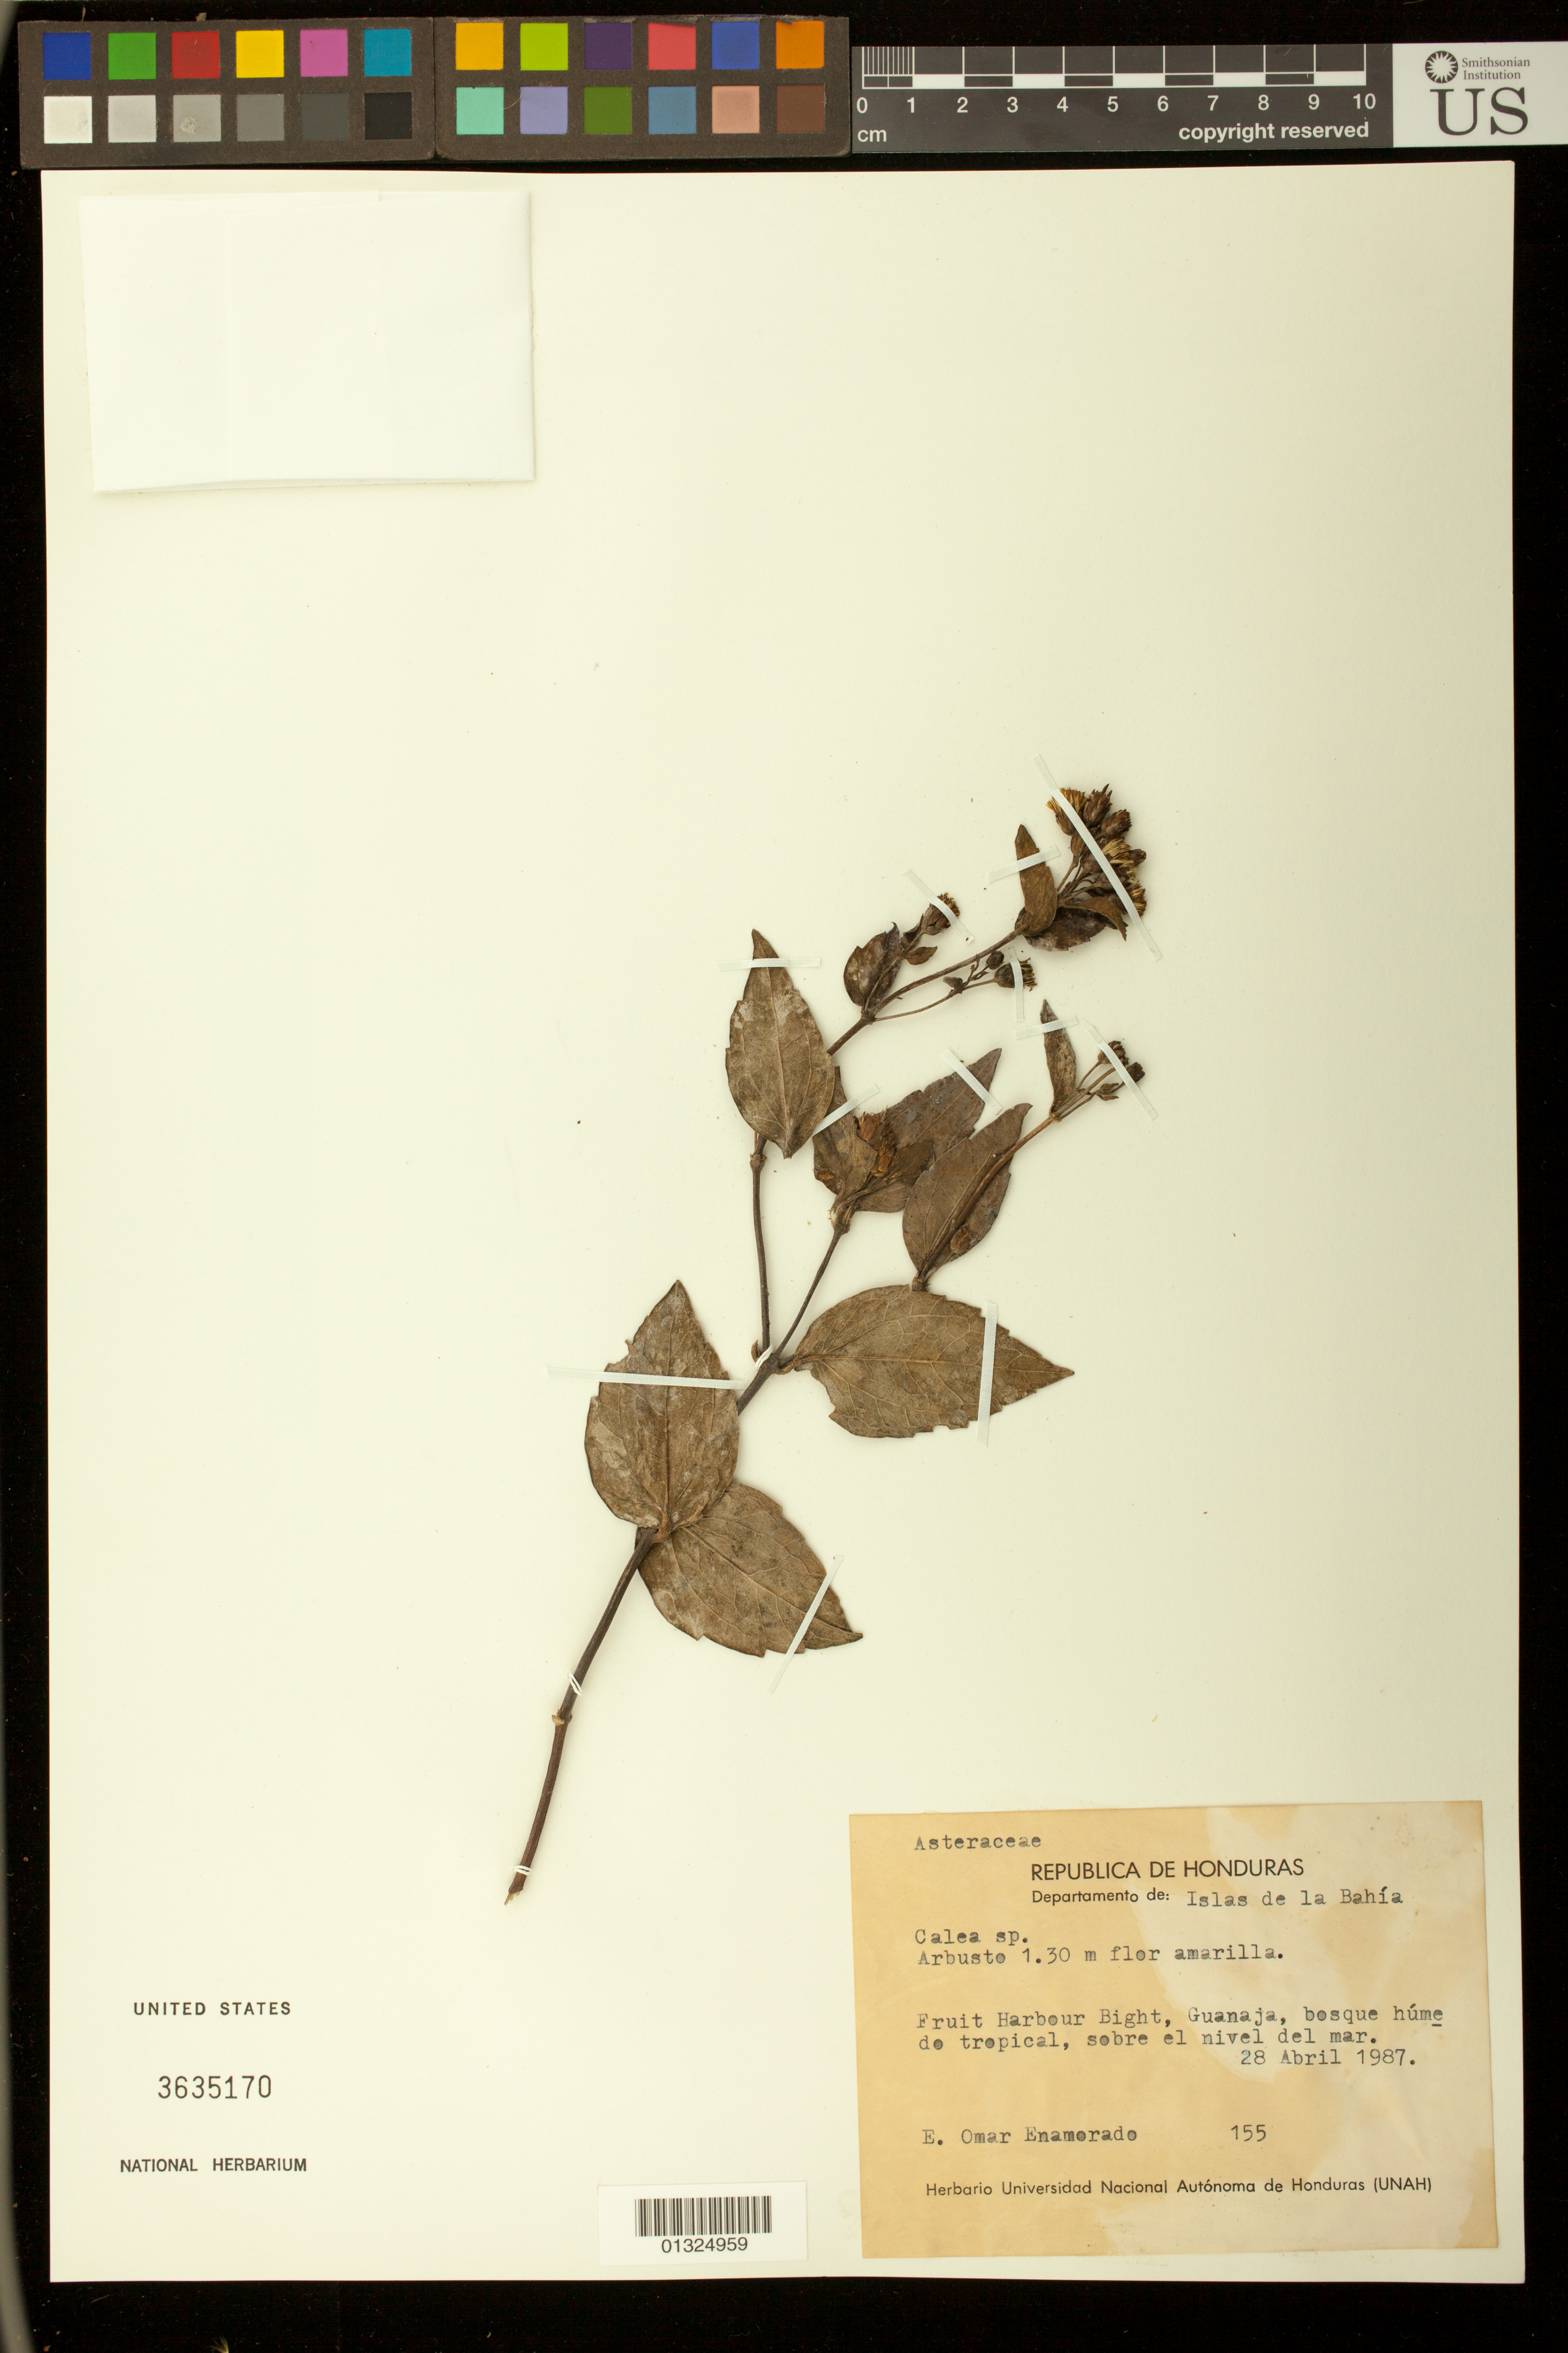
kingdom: Plantae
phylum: Tracheophyta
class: Magnoliopsida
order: Asterales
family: Asteraceae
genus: Calea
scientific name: Calea sp.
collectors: E. Enamorado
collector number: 155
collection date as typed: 28 April 1987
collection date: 1987-04-28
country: Honduras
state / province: Islas de la Bahía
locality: Fruit Harbor Bight, Guanaja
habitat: Bosque humedo tropical, sobre el nivel del mar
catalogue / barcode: US 3635170